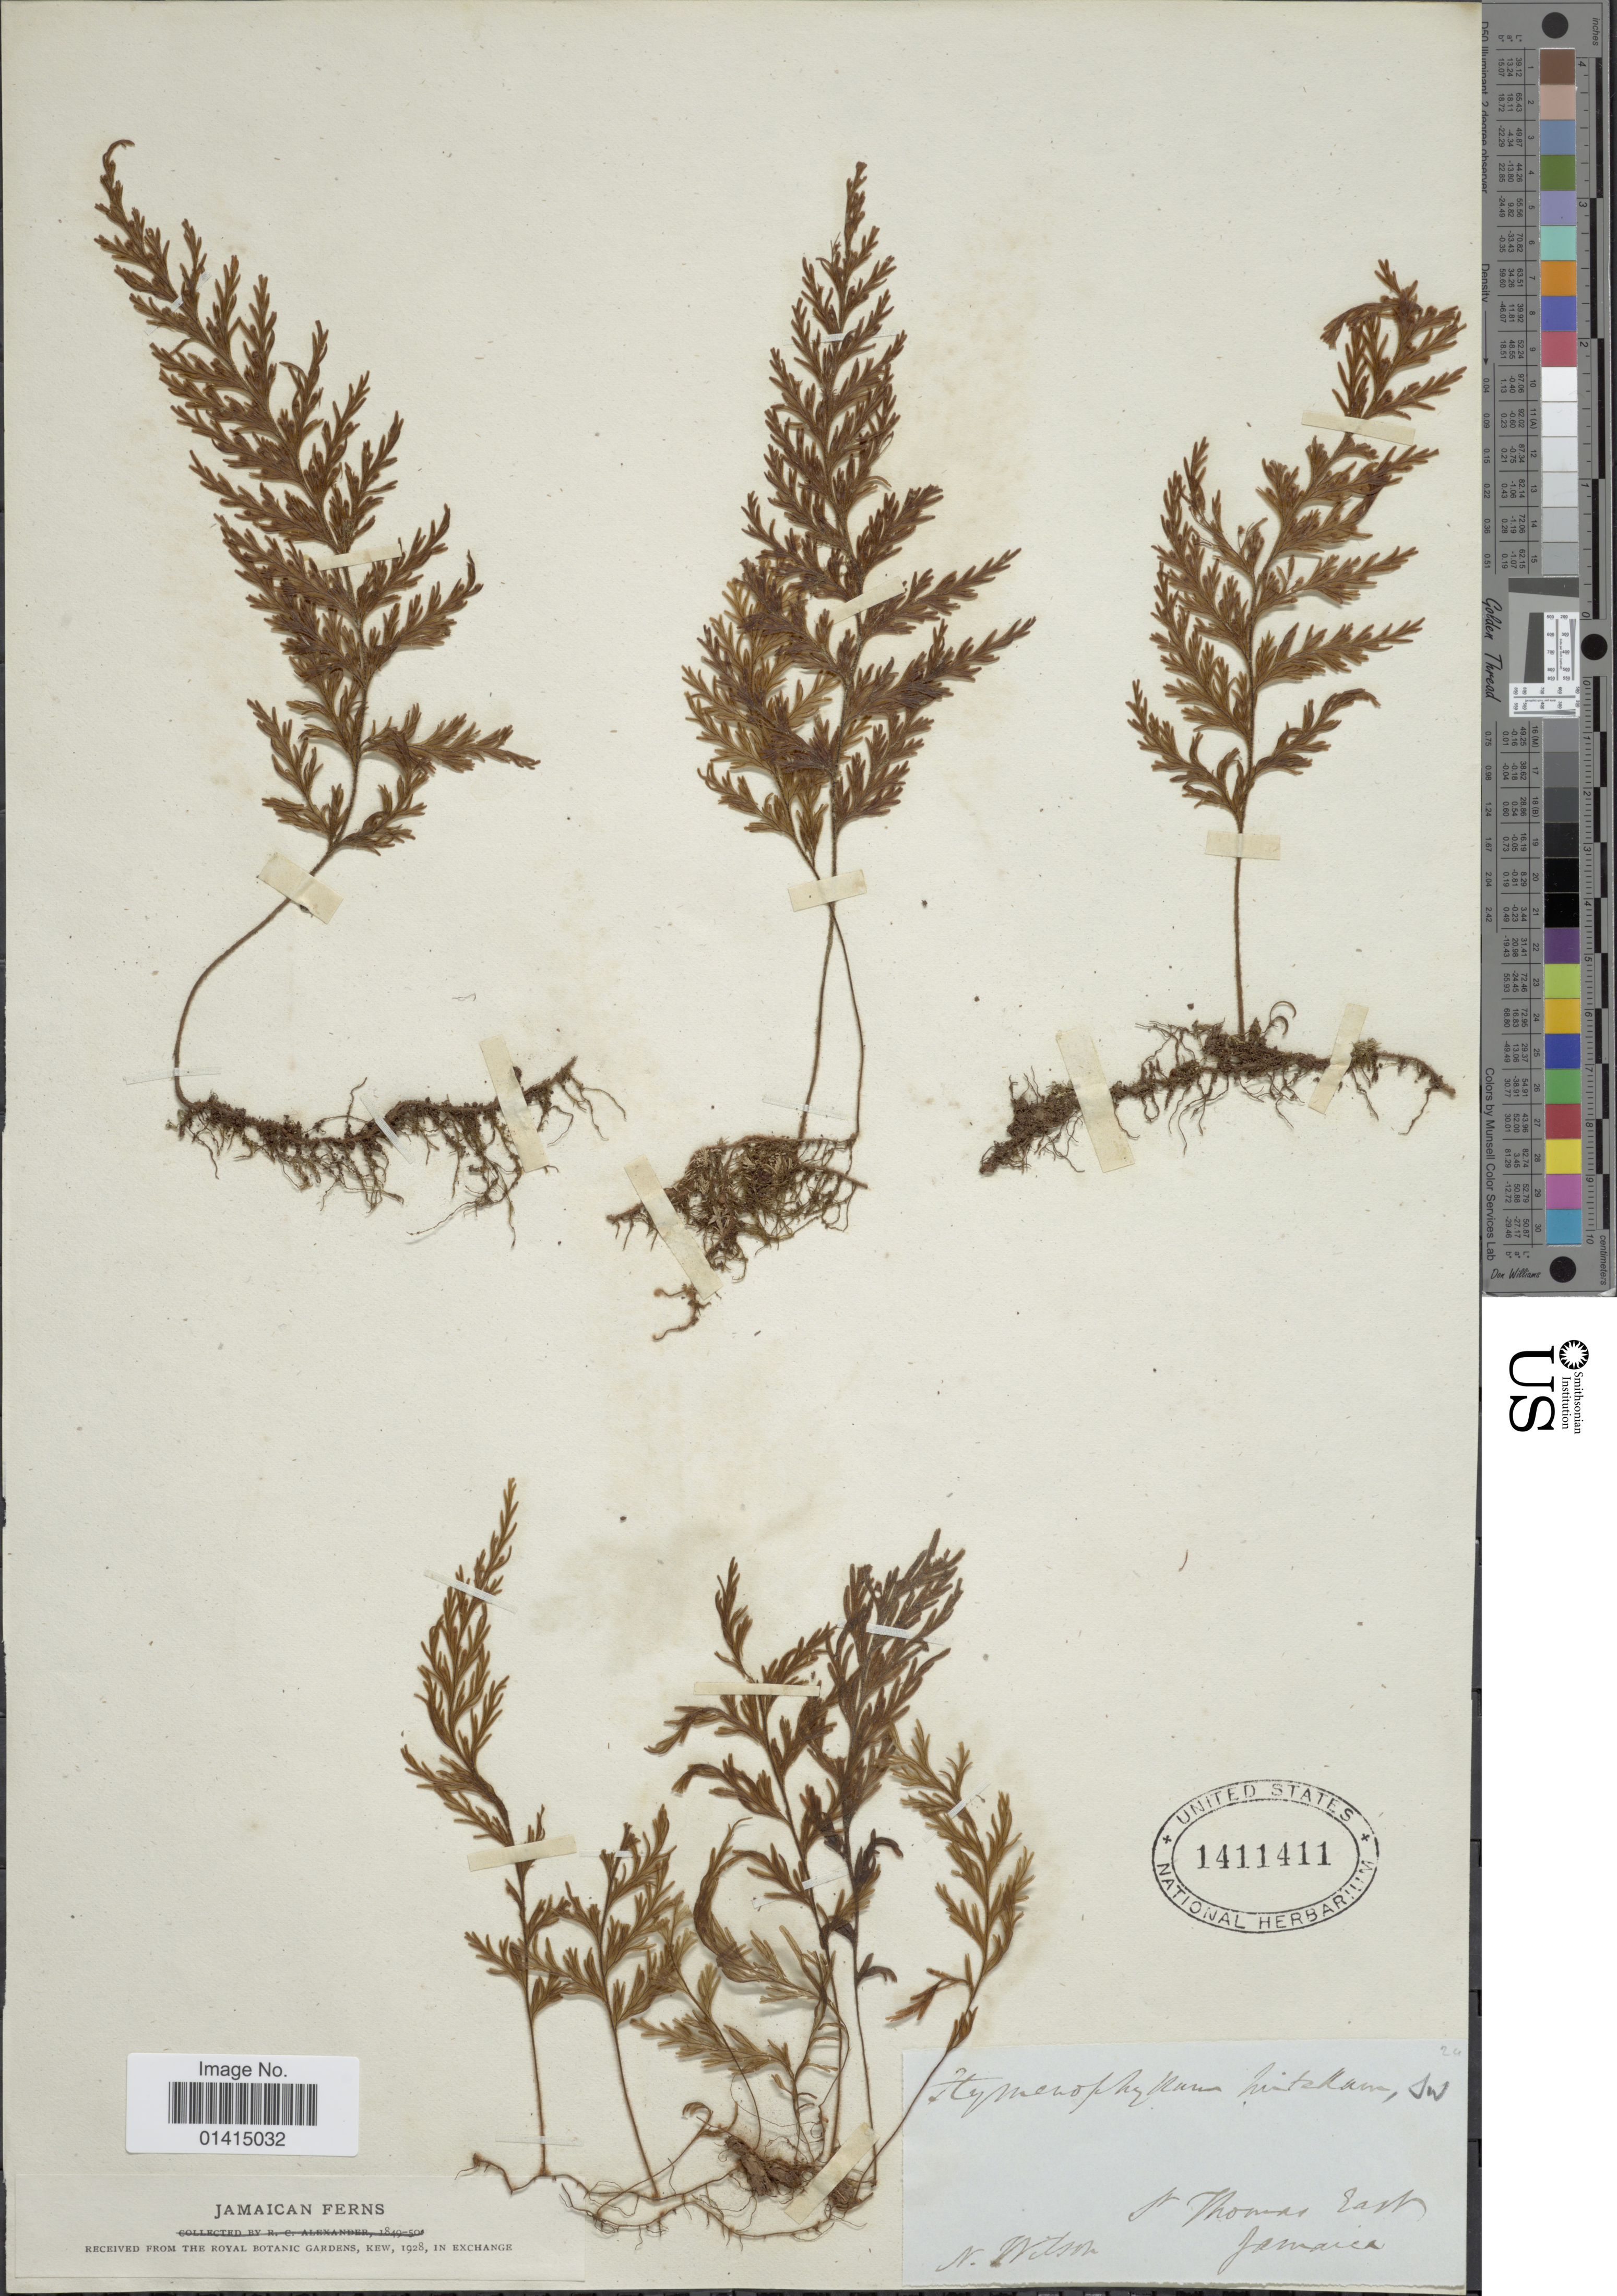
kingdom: Plantae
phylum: Tracheophyta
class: Polypodiopsida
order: Hymenophyllales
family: Hymenophyllaceae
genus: Hymenophyllum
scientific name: Hymenophyllum hirtellum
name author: Sw. in Schrad.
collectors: N. Wilson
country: Jamaica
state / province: Saint Thomas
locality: St. Thomas East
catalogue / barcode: US 1411411